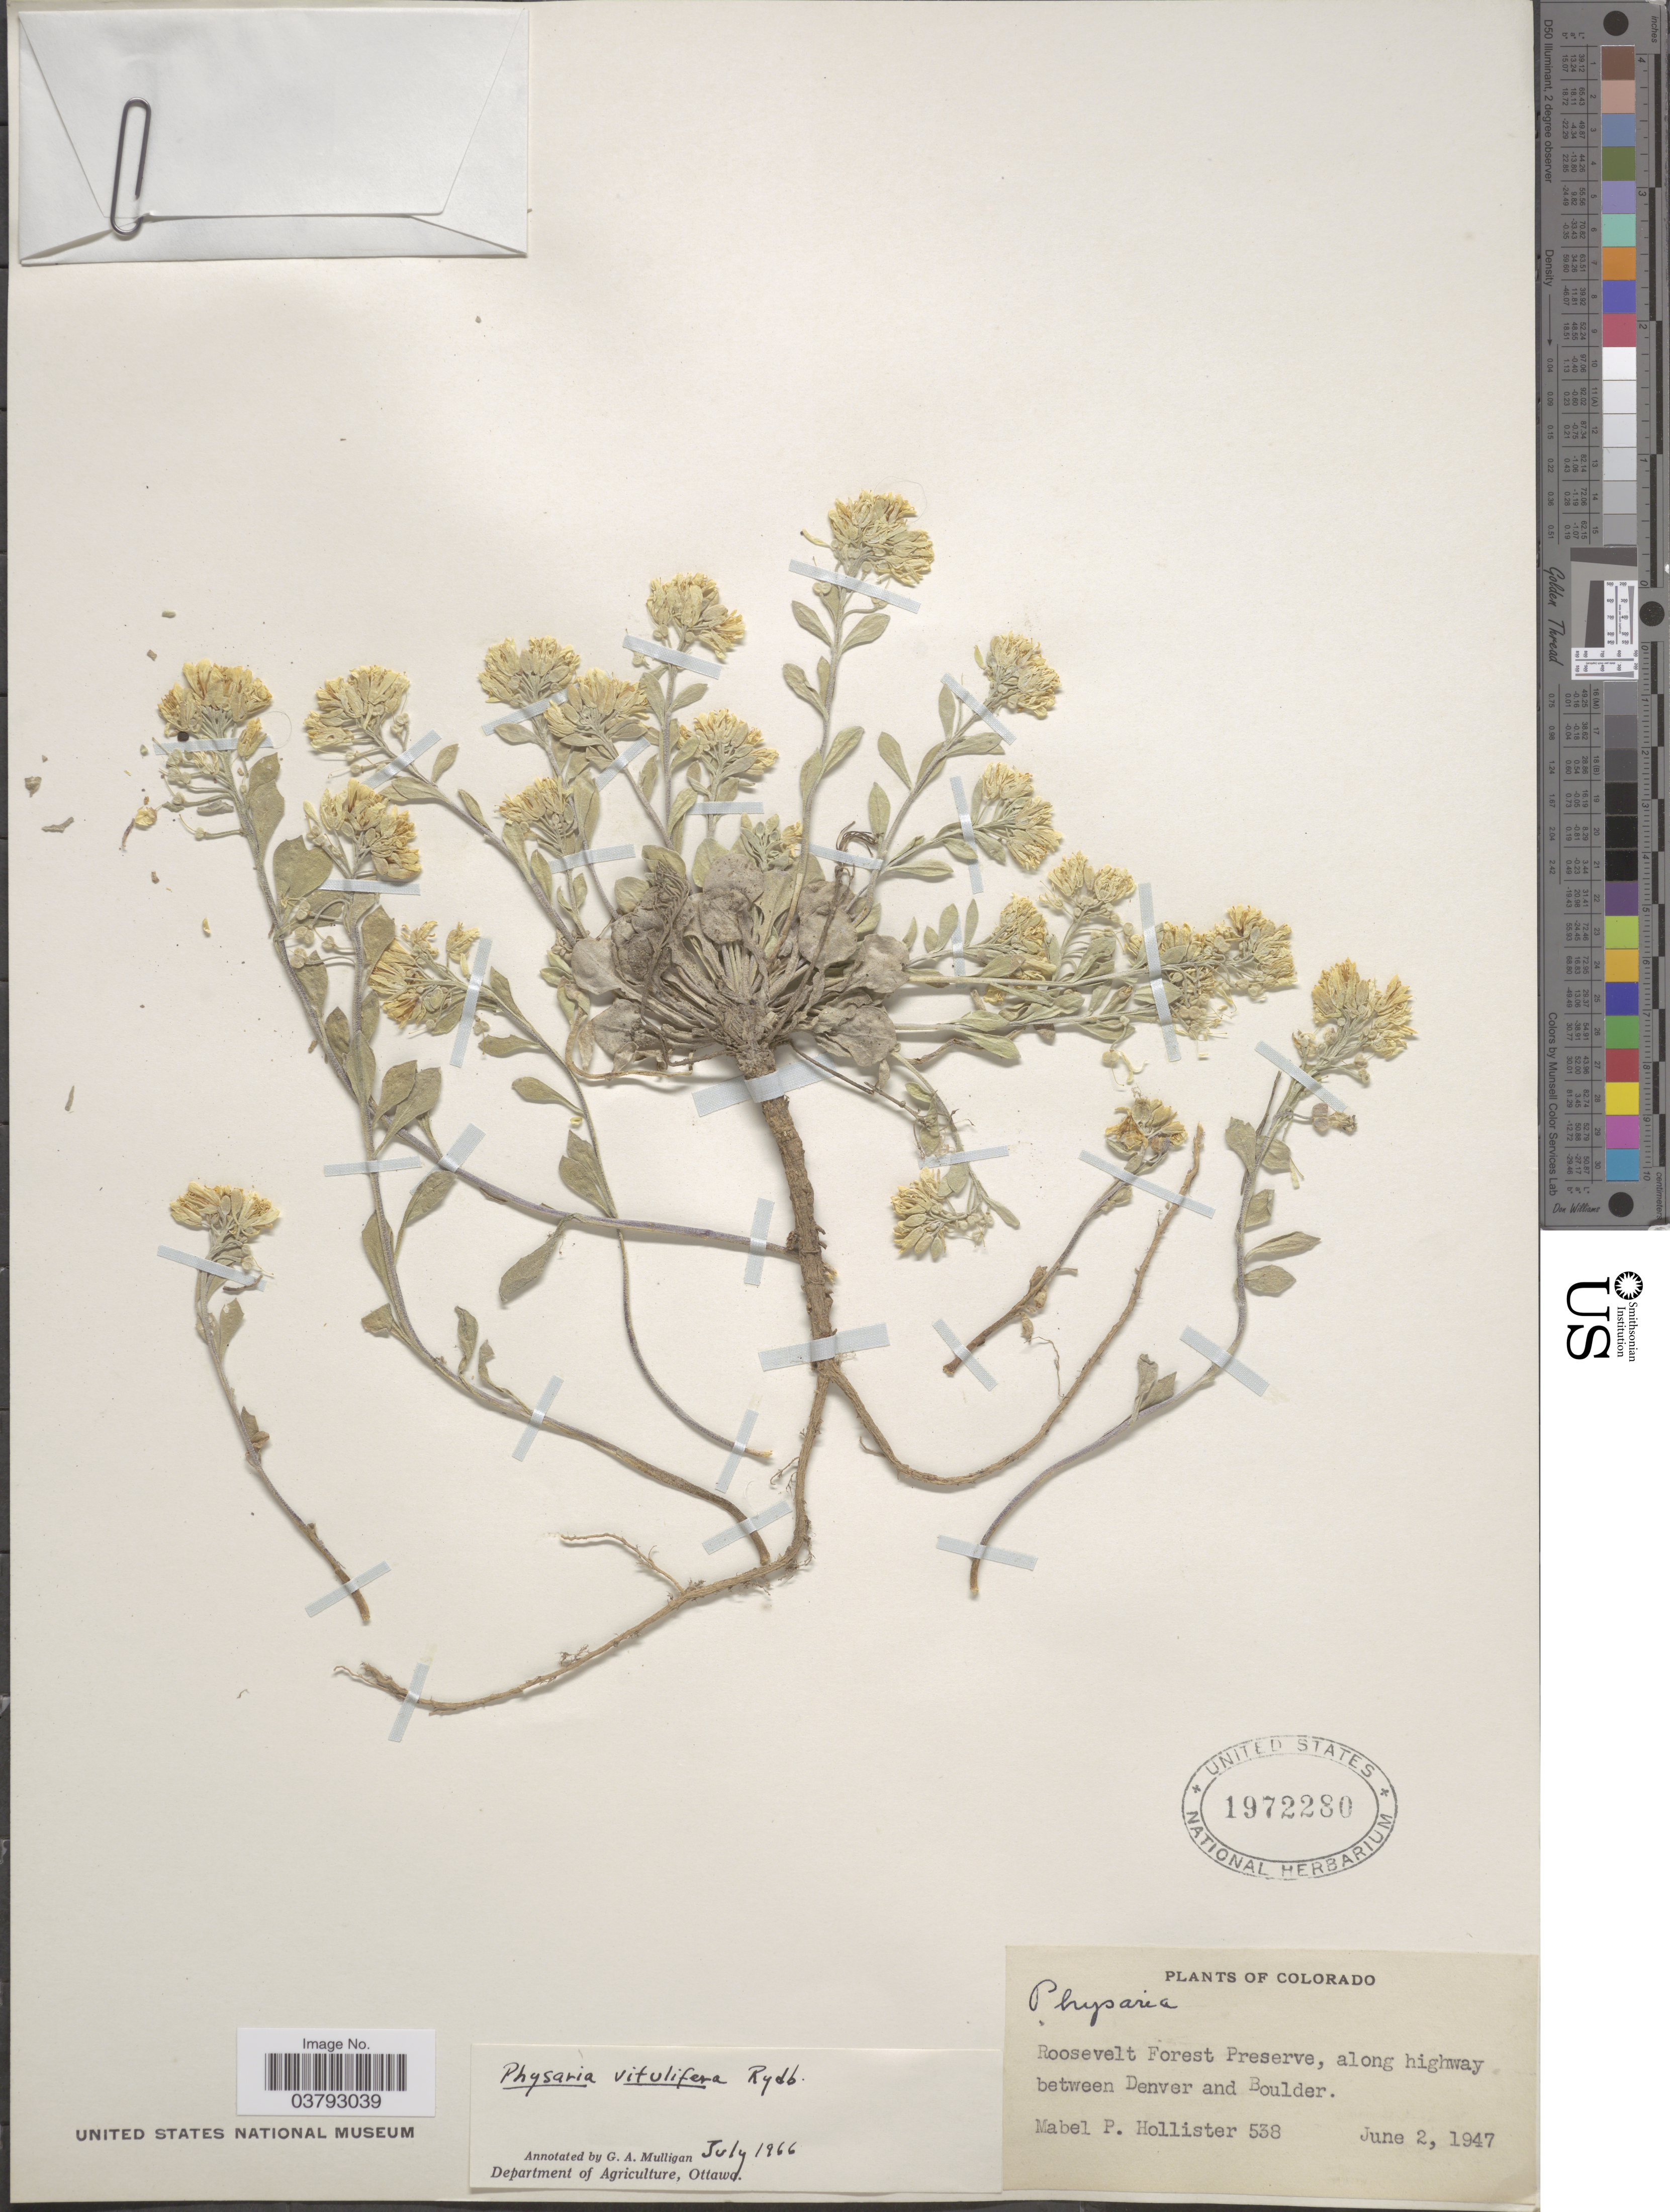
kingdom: Plantae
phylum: Tracheophyta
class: Magnoliopsida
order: Brassicales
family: Brassicaceae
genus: Physaria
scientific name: Physaria vitulifera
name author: Rydb.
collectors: M. Hollister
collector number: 538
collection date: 1947-06-02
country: United States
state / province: Colorado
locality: Roosevelt Forest Preserve, along highway between Denver and Boulder.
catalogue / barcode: US 1972280